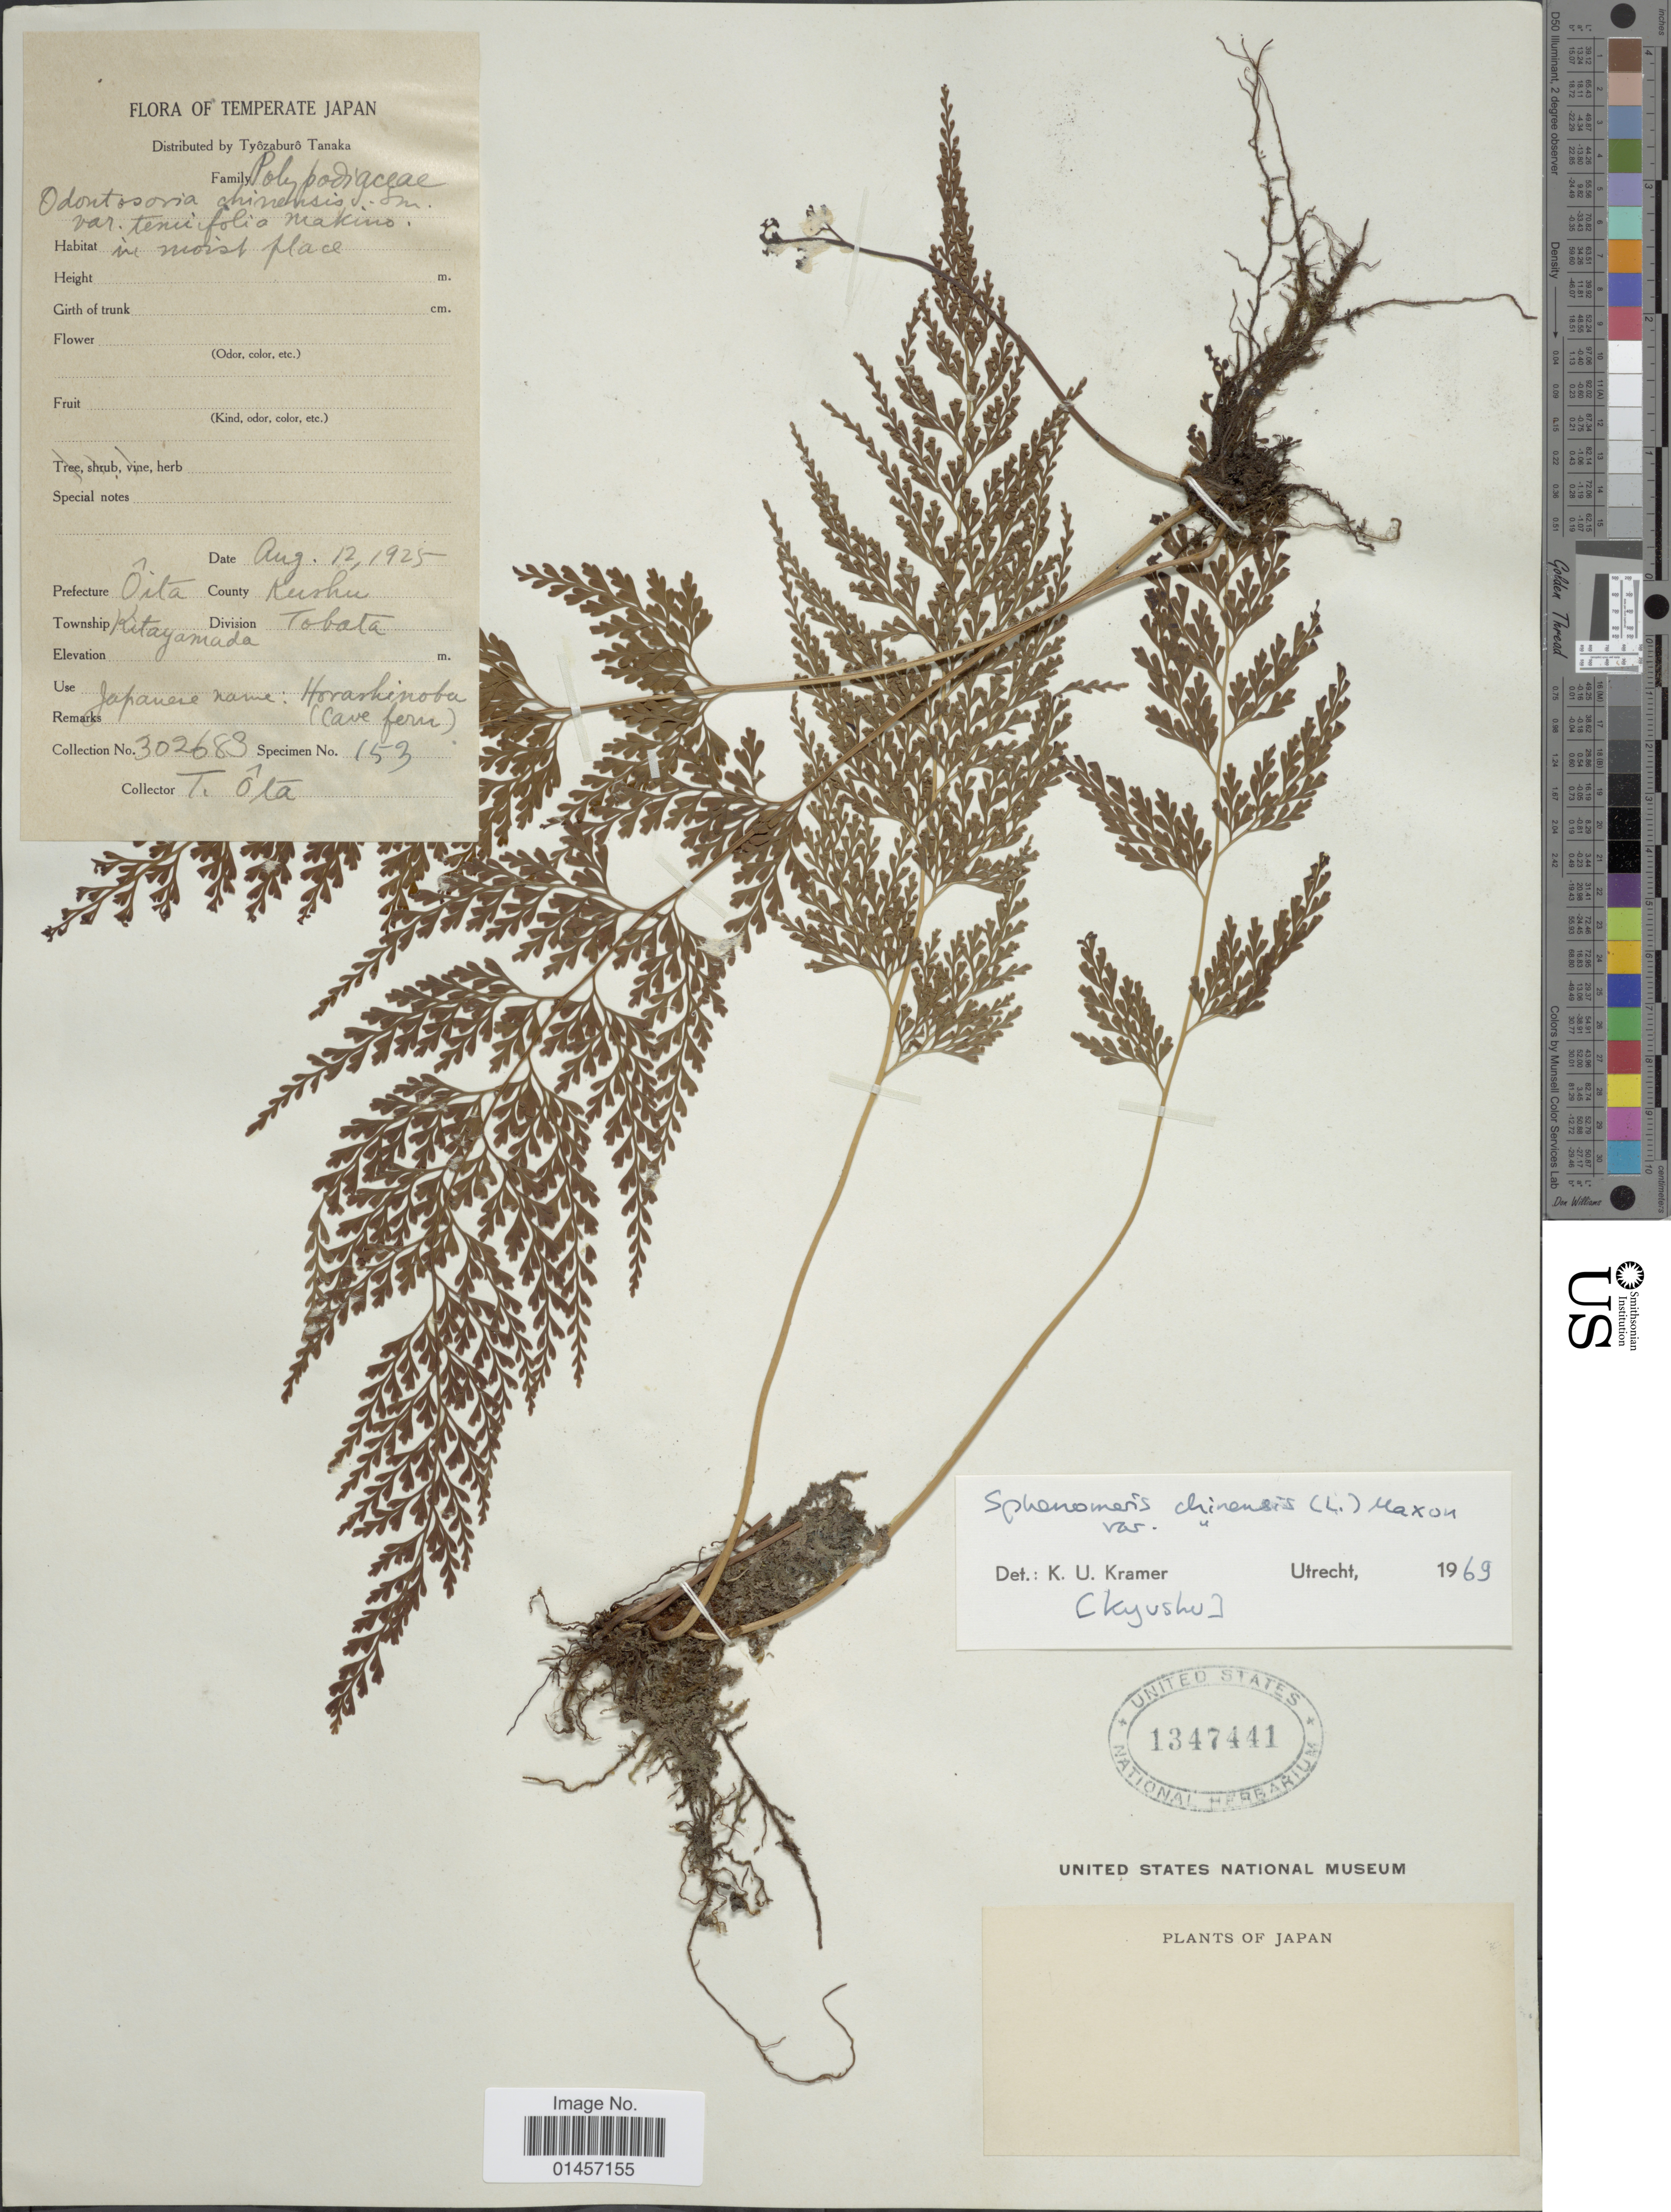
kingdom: Plantae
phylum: Tracheophyta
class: Polypodiopsida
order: Polypodiales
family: Lindsaeaceae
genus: Sphenomeris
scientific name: Sphenomeris chinensis var. chinensis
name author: (L.) Maxon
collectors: T. Ota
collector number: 302683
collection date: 1925-08-12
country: Japan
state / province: Oita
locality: Prefecture Oita, County Kushu, Township Kitayamada, Division Tobata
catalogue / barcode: US 1347441